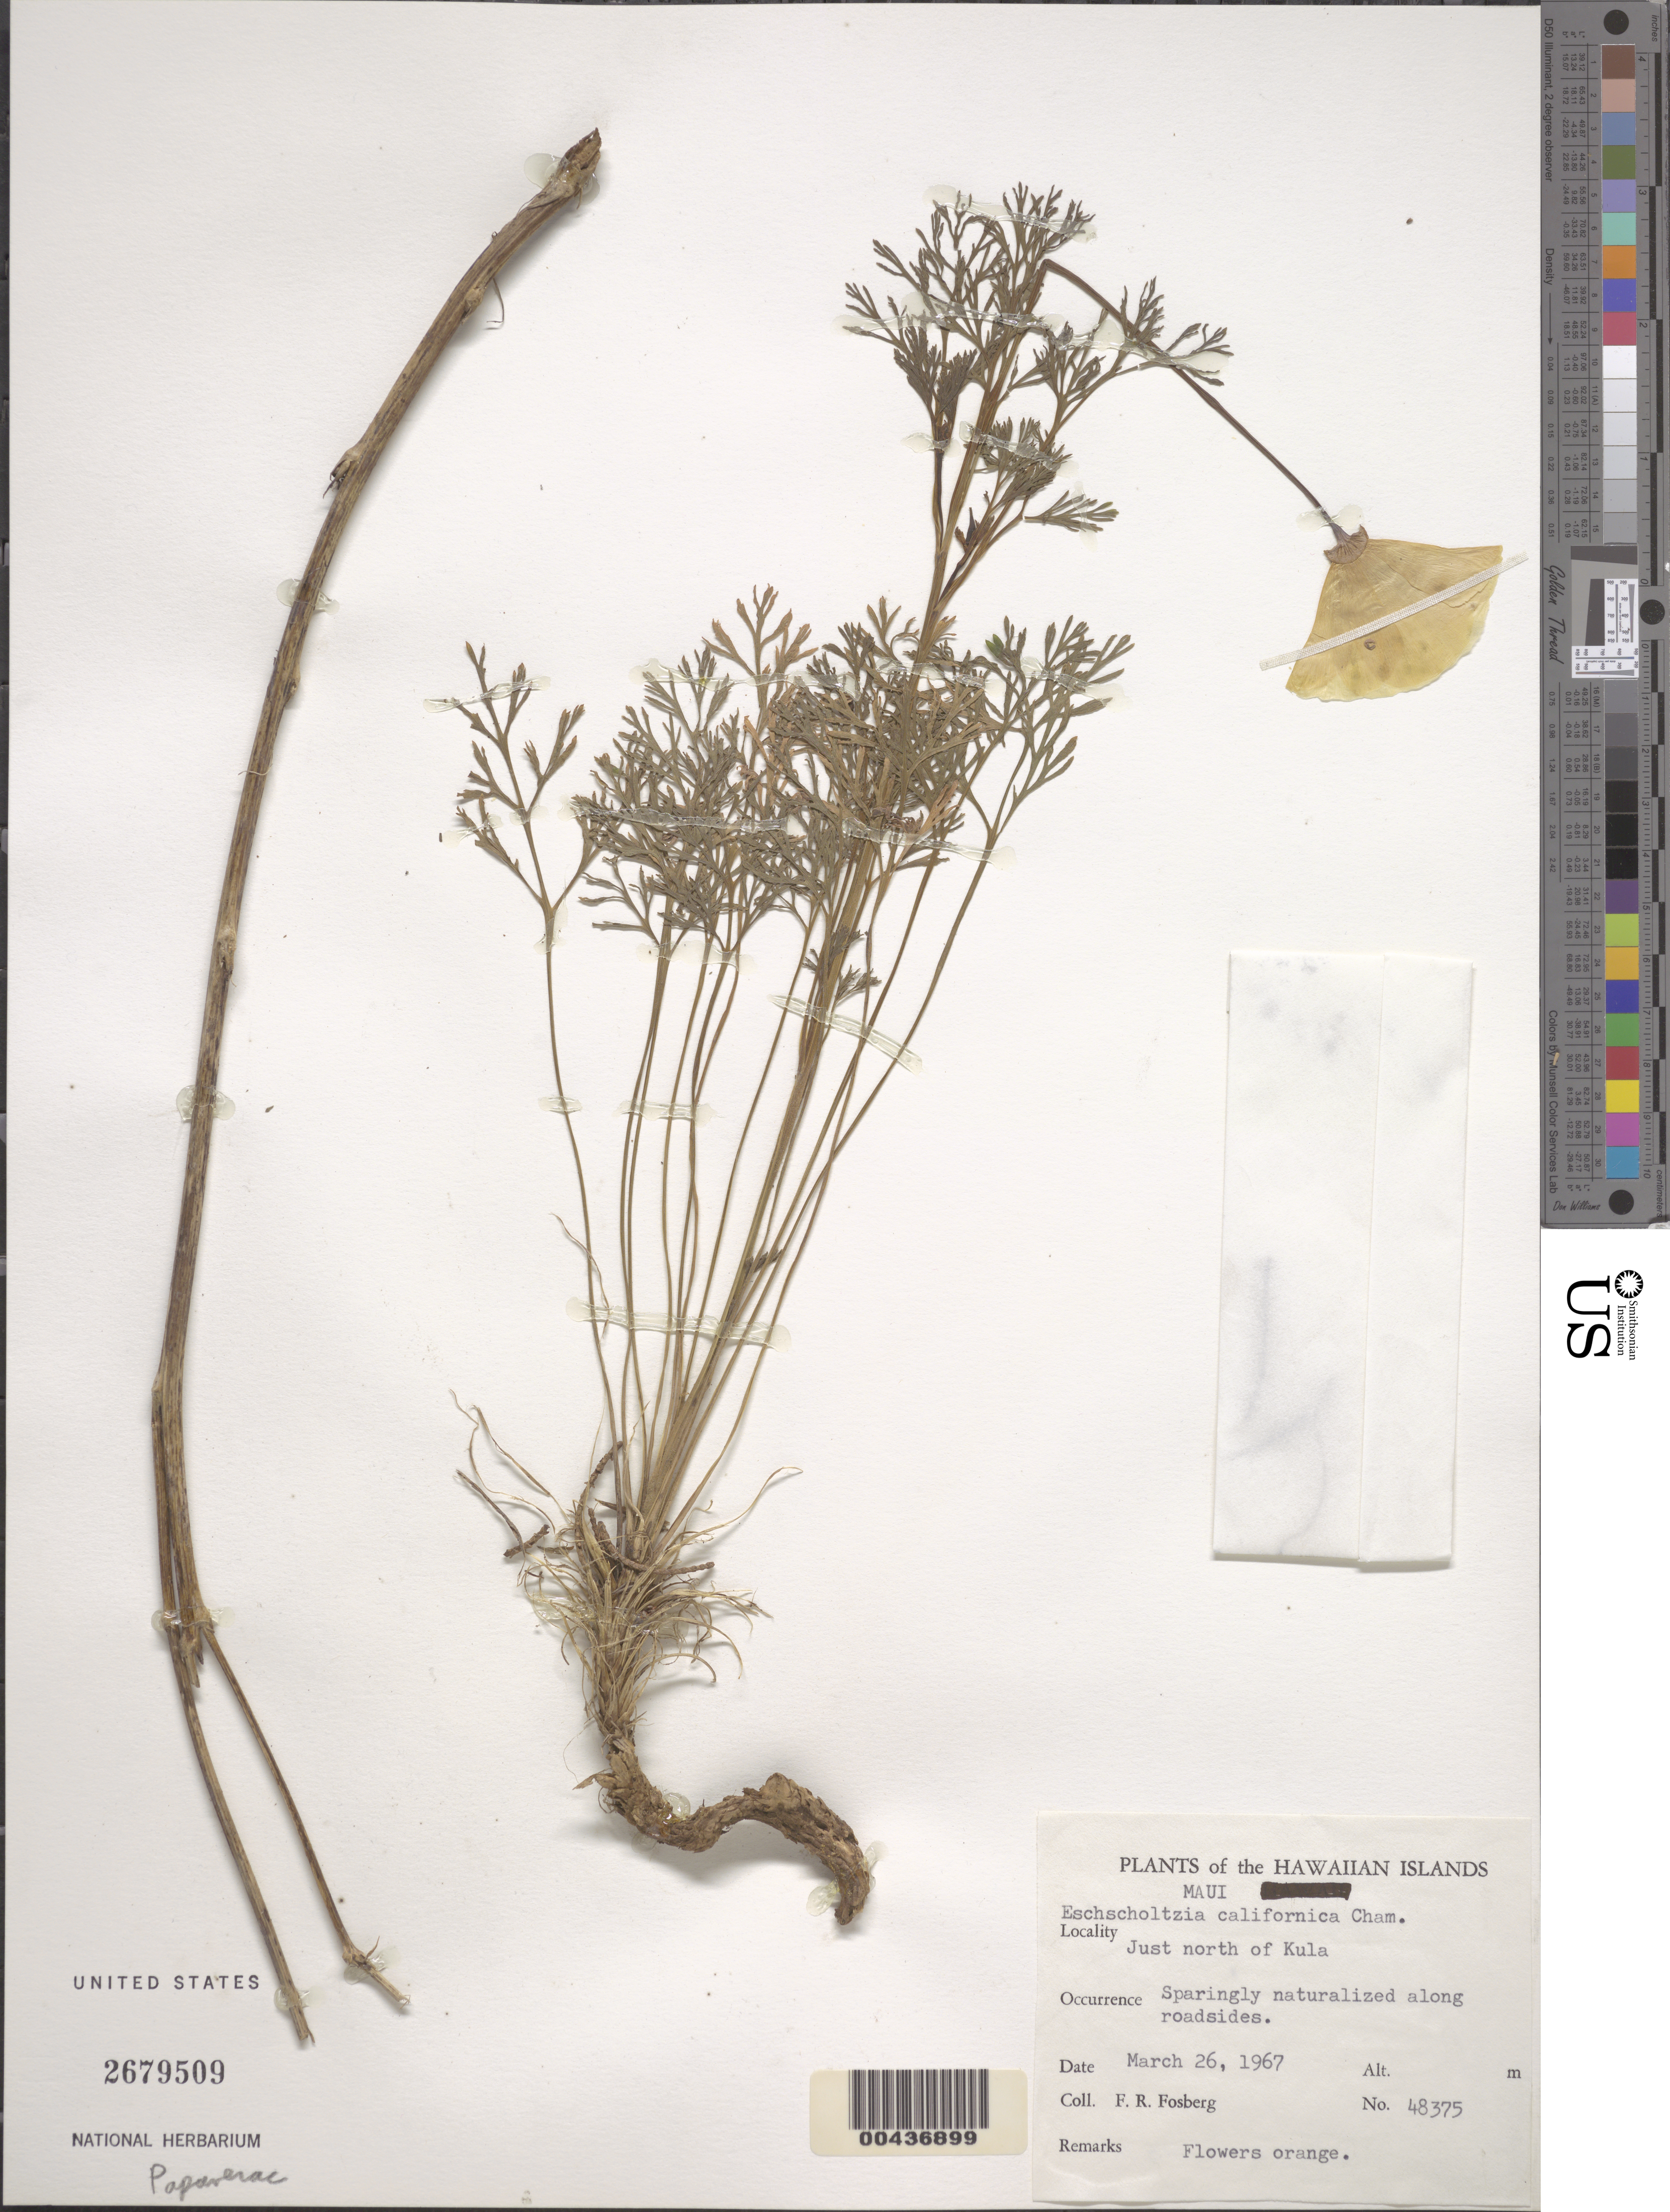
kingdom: Plantae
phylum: Tracheophyta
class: Magnoliopsida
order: Ranunculales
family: Papaveraceae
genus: Eschscholzia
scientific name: Eschscholzia californica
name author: Cham.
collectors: F. R. Fosberg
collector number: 48375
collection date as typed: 26 Mar 1967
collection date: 1967-03-26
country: United States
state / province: Hawaii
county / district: Maui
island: Maui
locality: Just north of Kula, Maui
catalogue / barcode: US 2679509